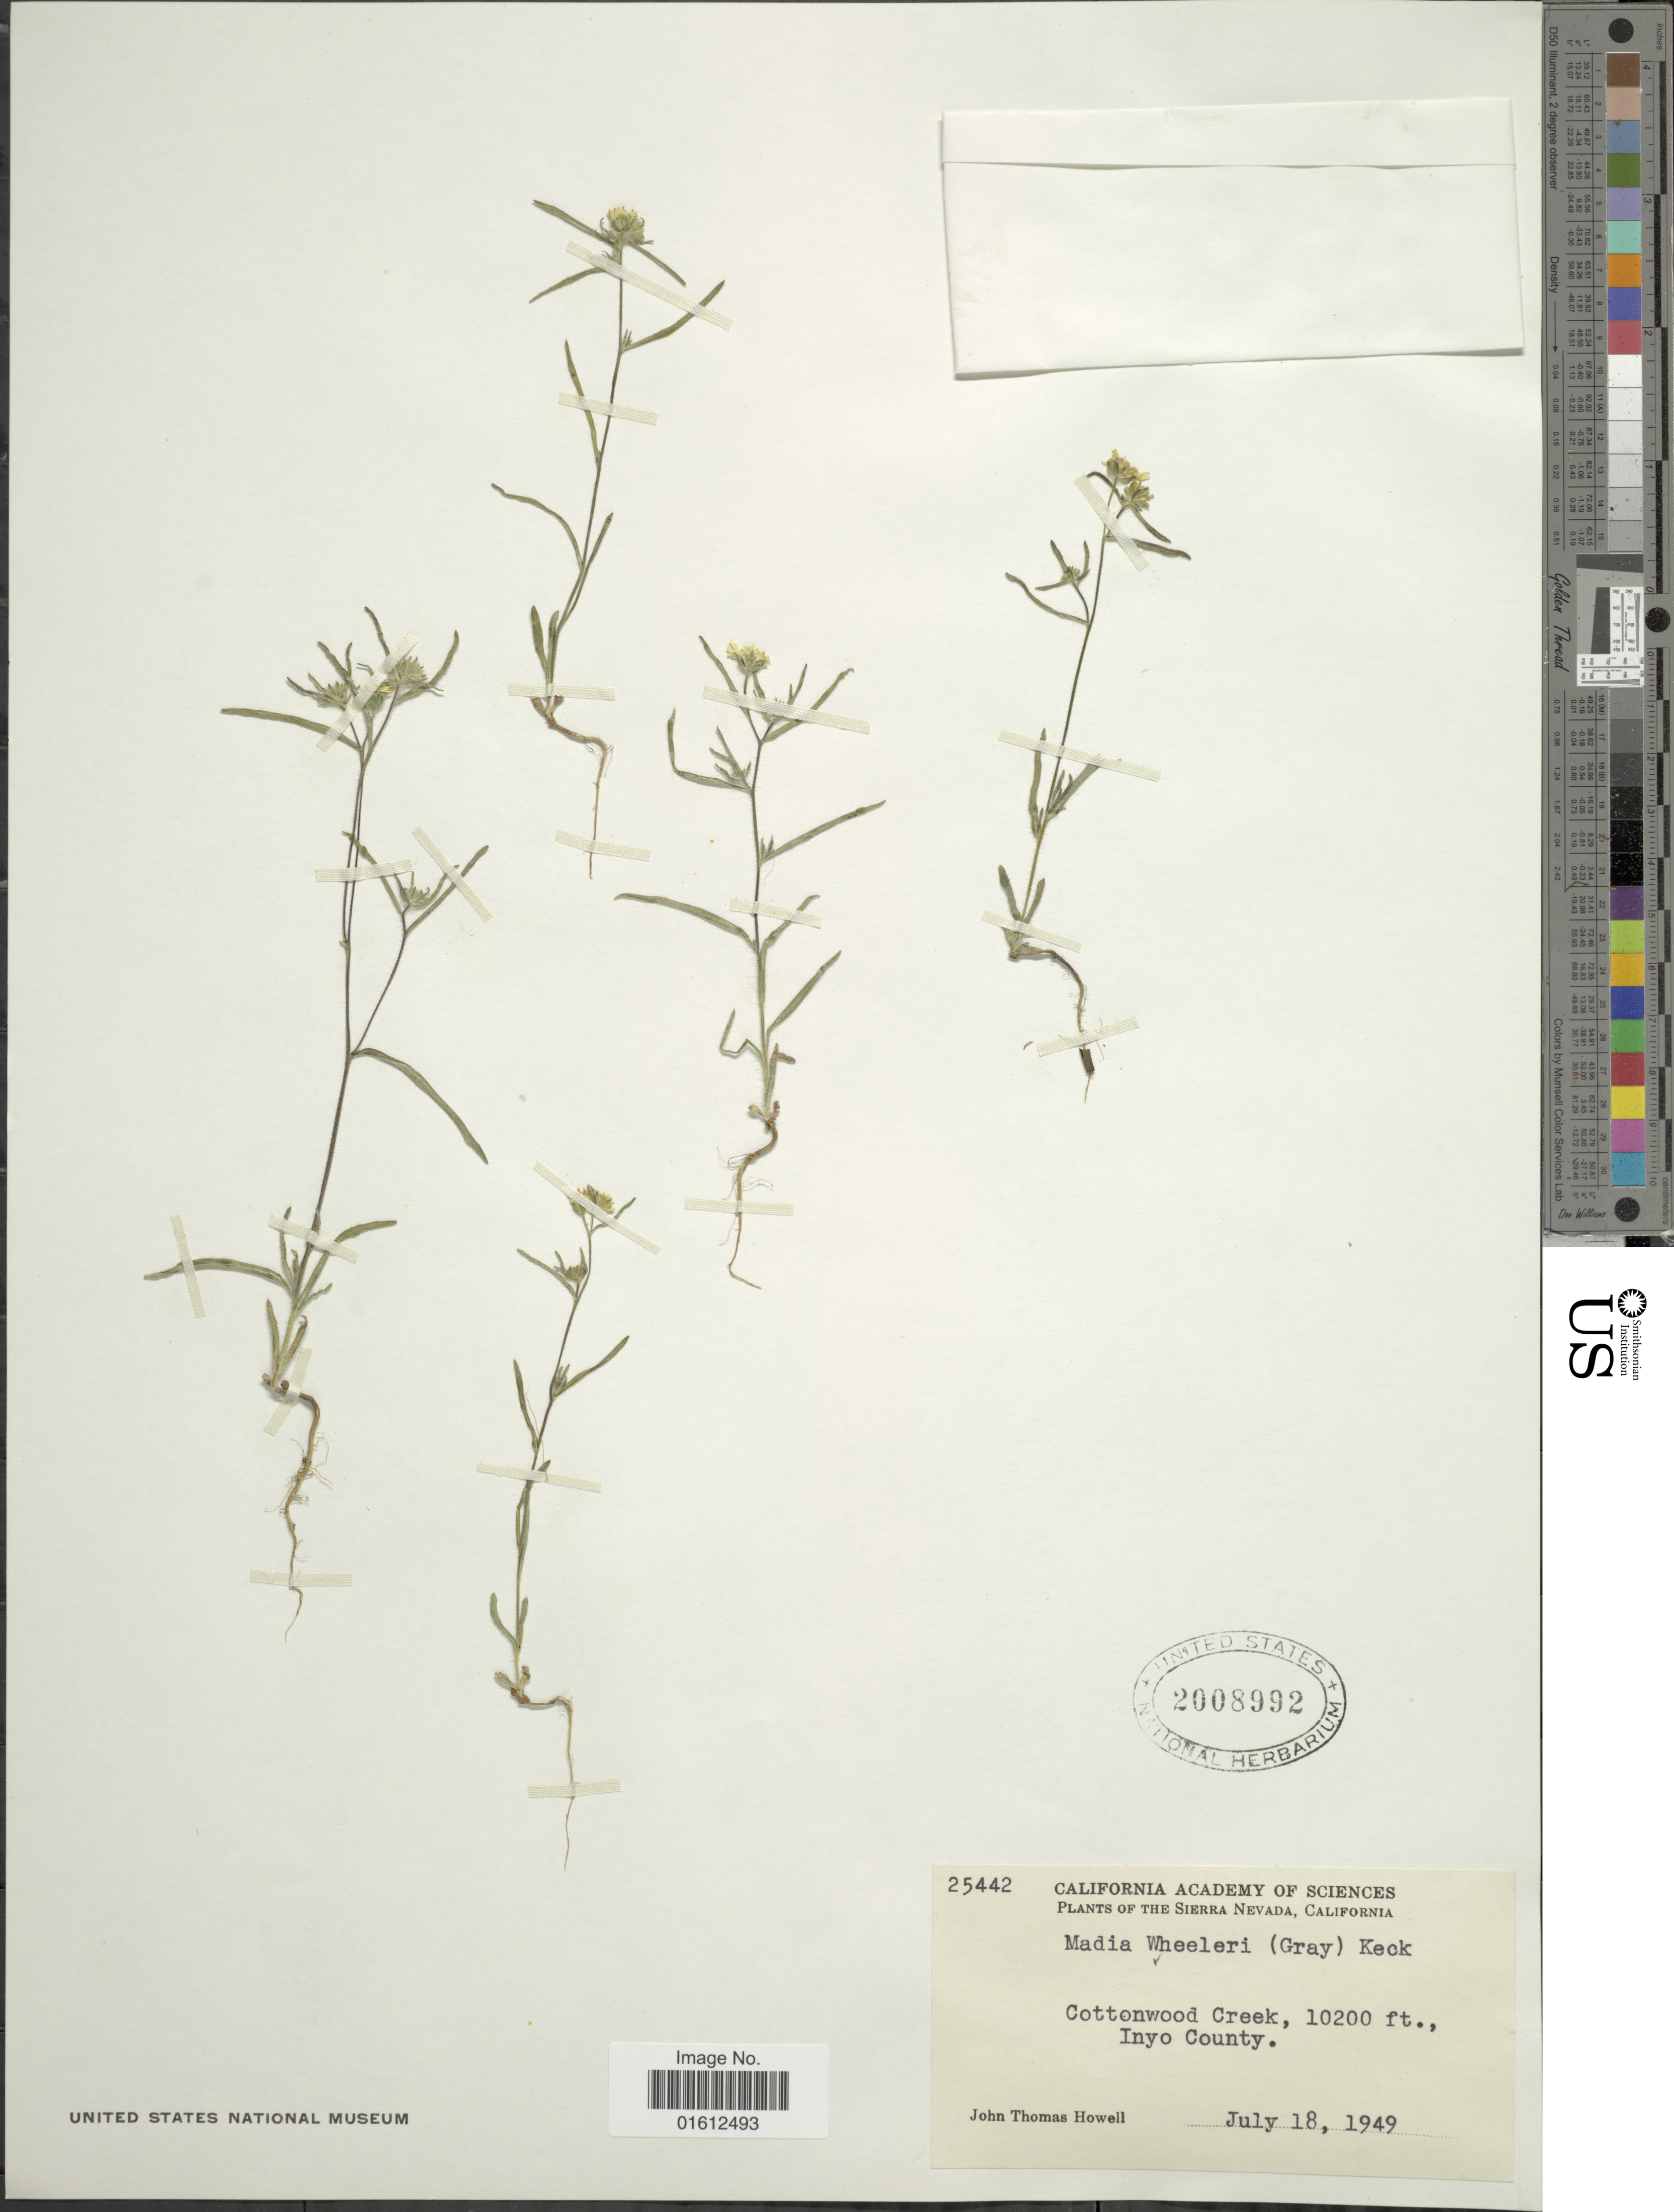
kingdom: Plantae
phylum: Tracheophyta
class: Magnoliopsida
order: Asterales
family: Asteraceae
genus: Madia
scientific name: Madia elegans subsp. wheeleri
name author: (A. Gray) D.D. Keck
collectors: J. T. Howell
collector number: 25442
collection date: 1949-07-18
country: United States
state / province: California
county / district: Inyo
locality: Sierra Nevada. Cottonwood Creek, Inyo County.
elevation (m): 3109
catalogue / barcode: US 2008992